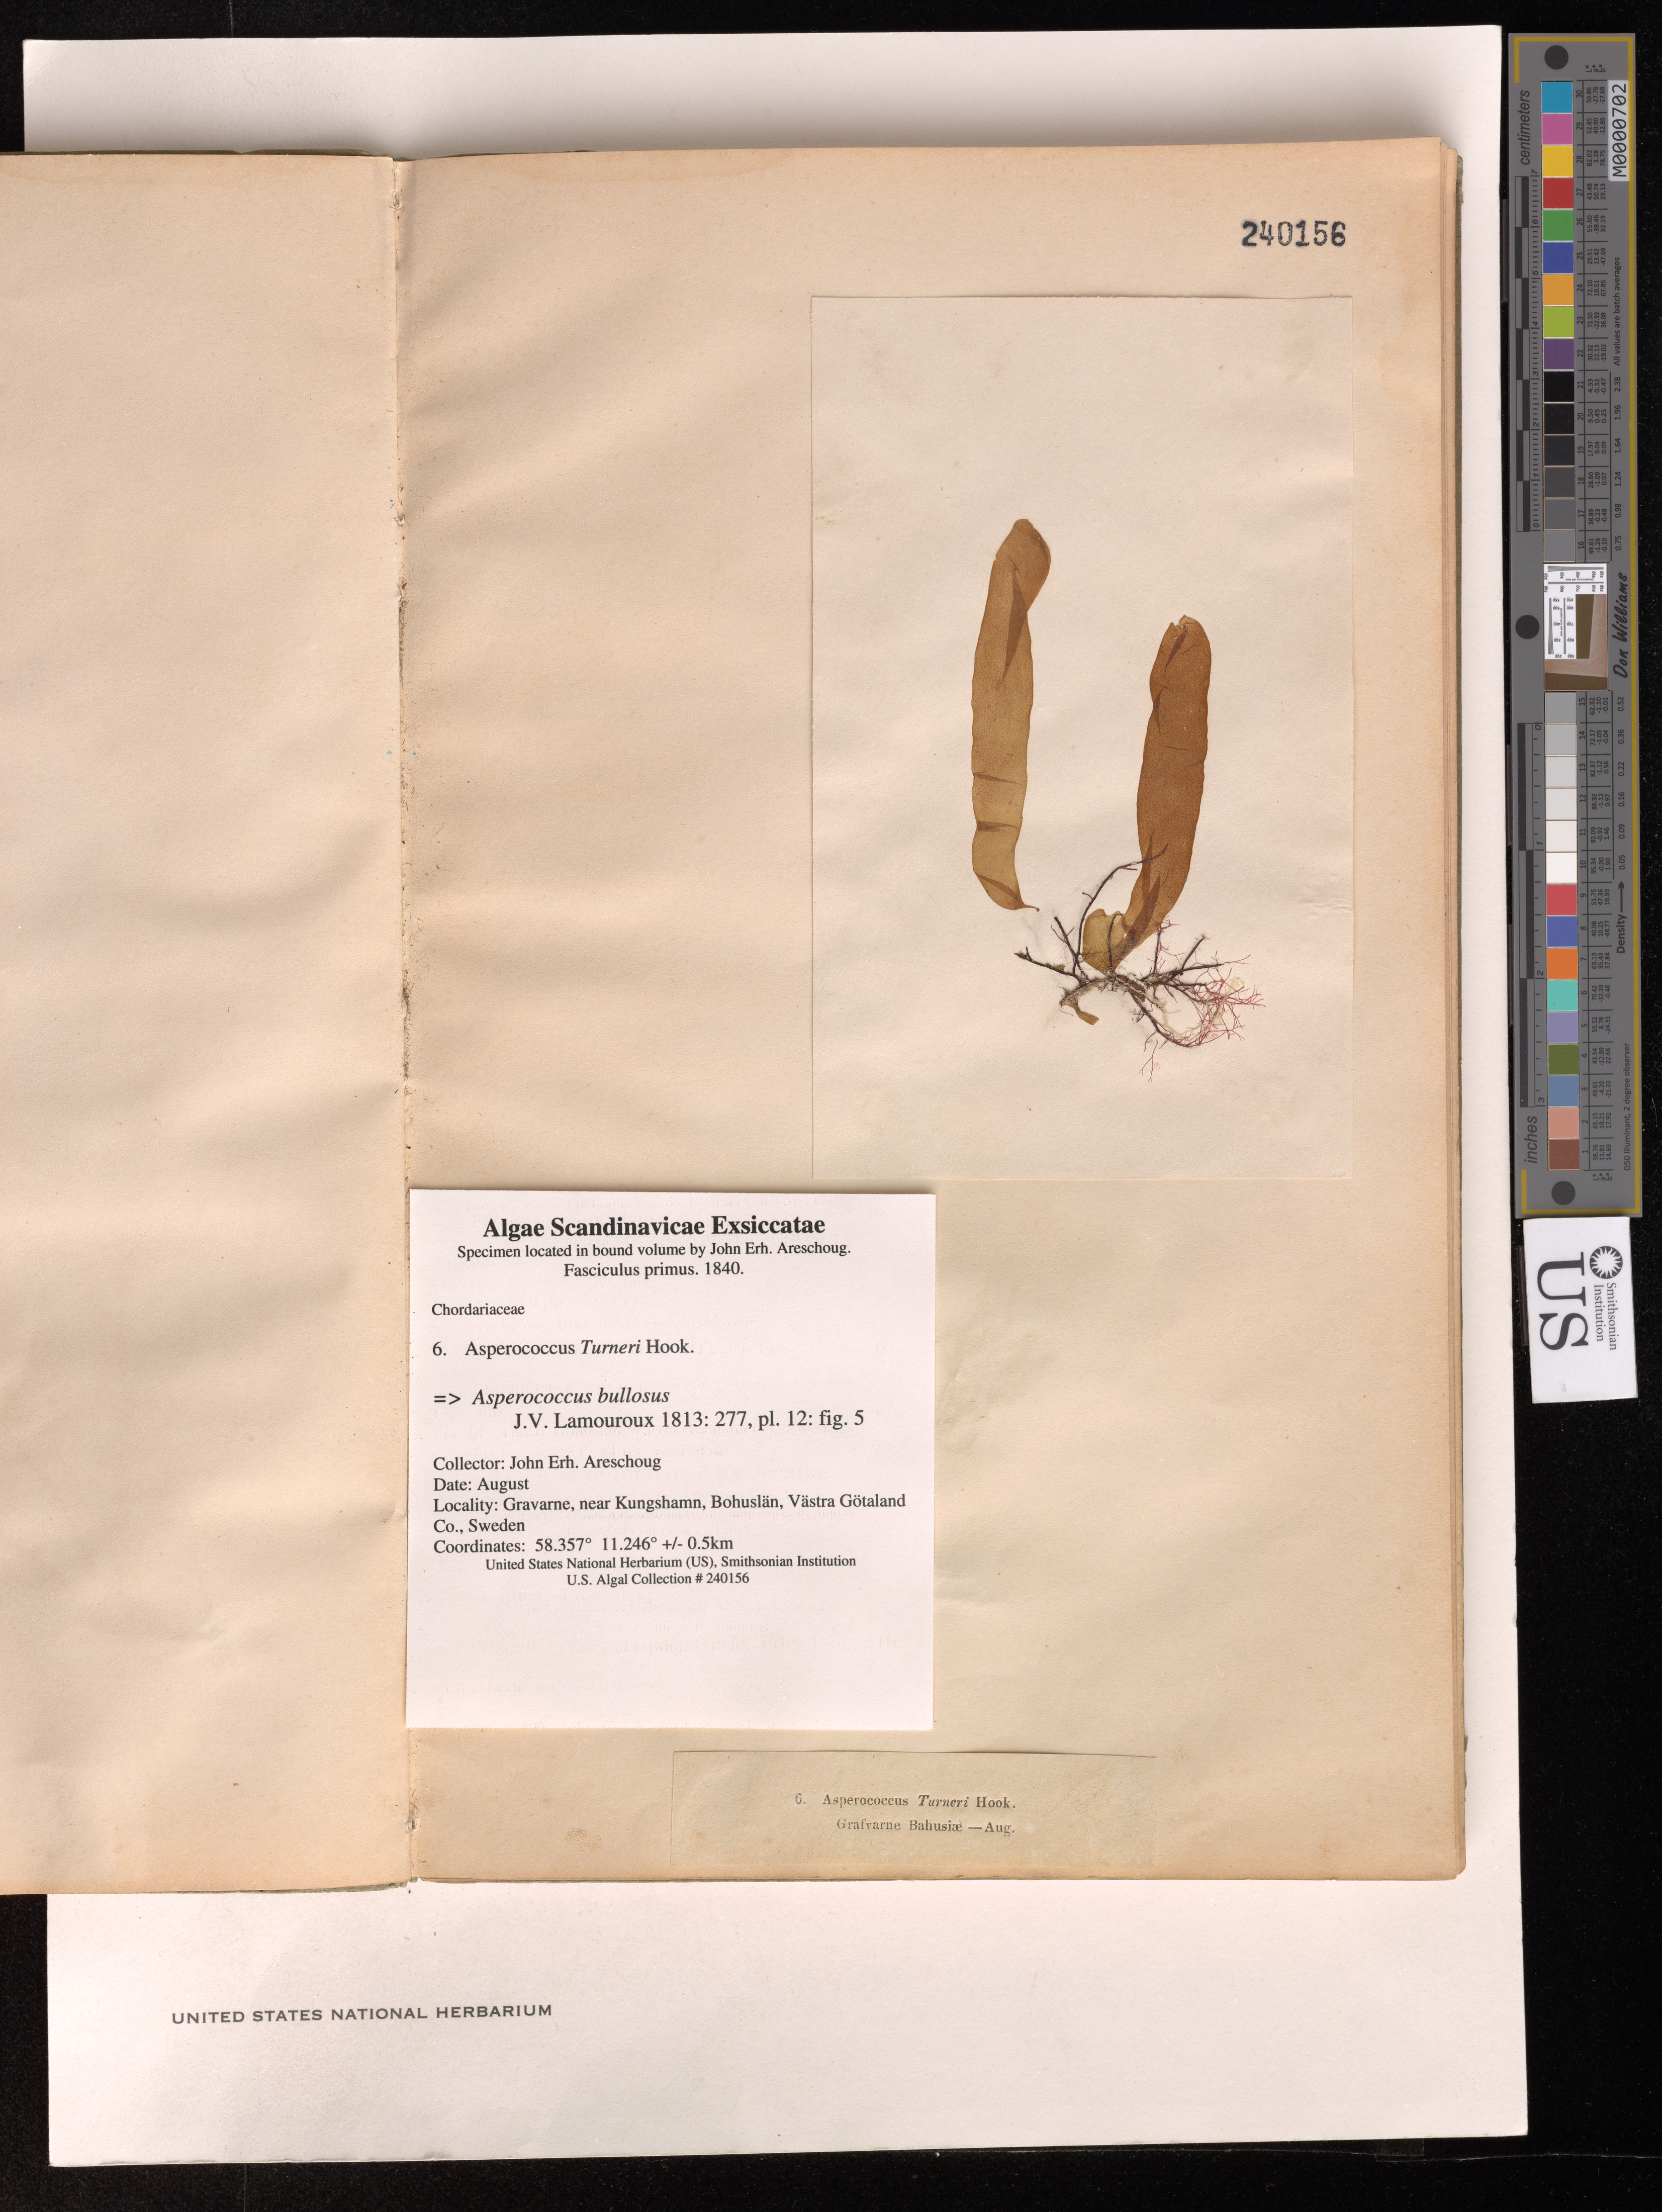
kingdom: Chromista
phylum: Ochrophyta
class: Phaeophyceae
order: Ectocarpales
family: Chordariaceae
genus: Asperococcus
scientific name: Asperococcus turneri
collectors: J. E. Areschoug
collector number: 6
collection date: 1840-08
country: Sweden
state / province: Västra Götaland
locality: Garvarne, near Kingshamn.Bohuslän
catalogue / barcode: US 240156